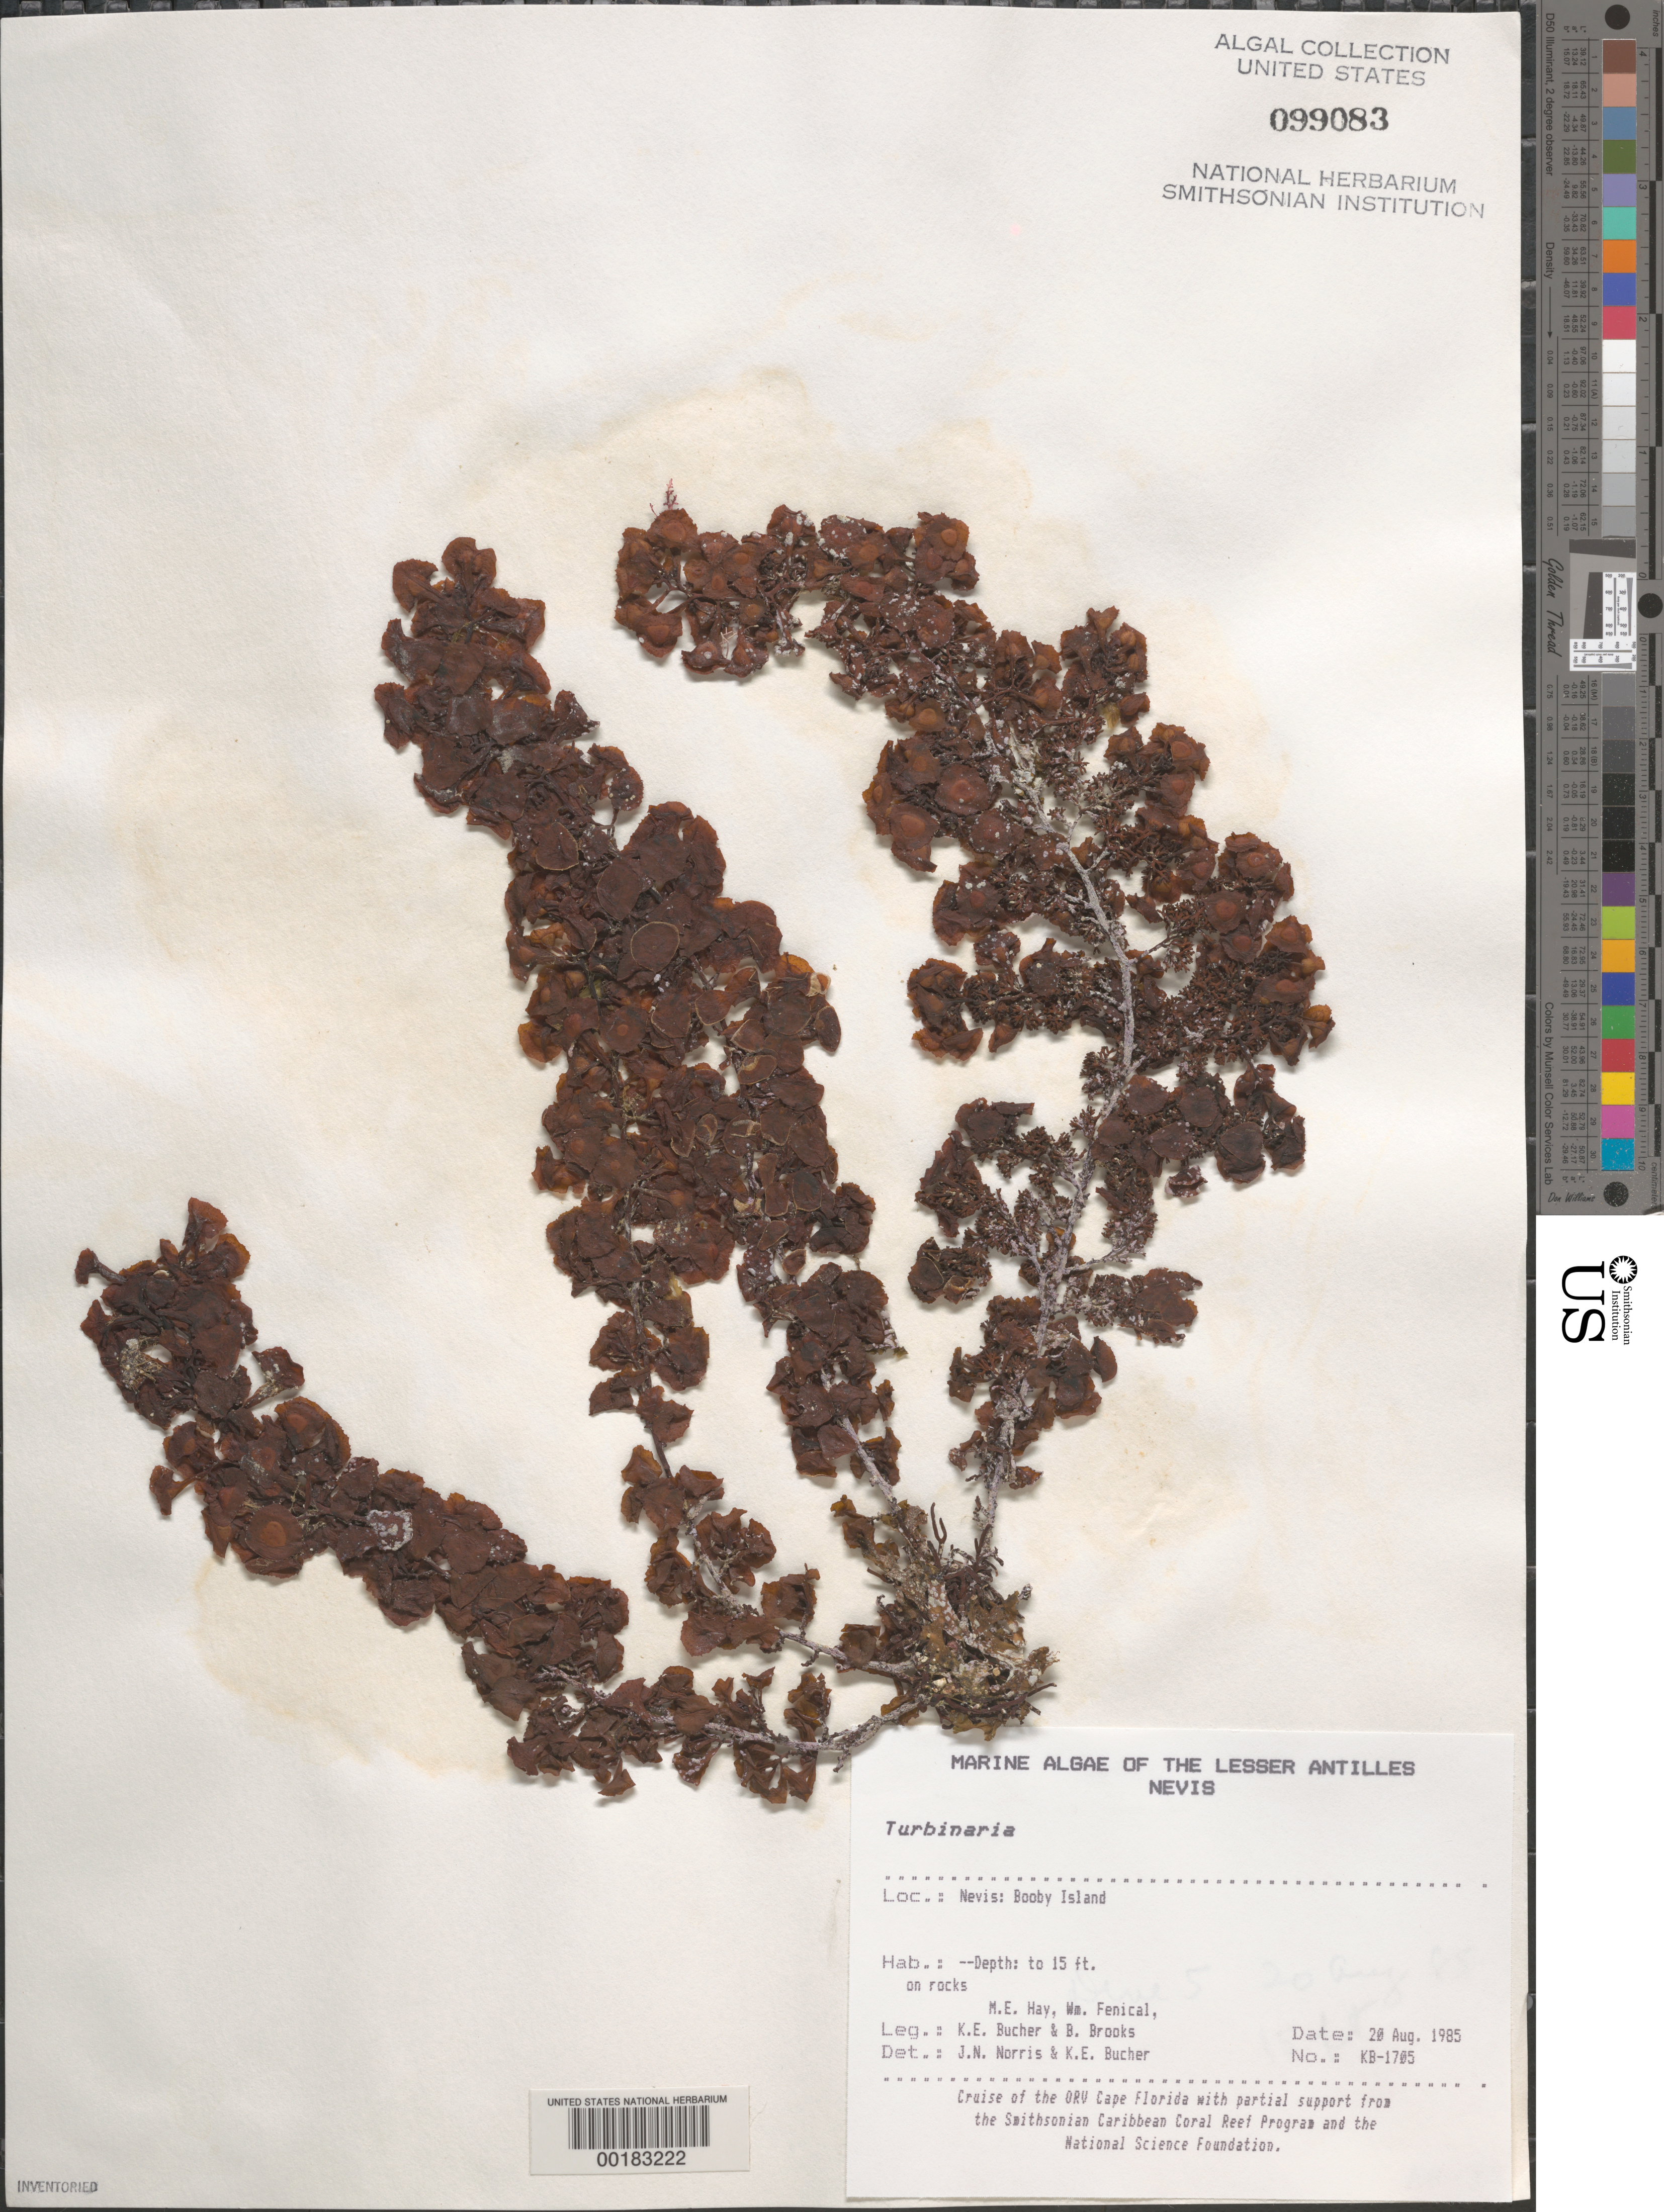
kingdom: Chromista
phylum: Ochrophyta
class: Phaeophyceae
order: Fucales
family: Sargassaceae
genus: Turbinaria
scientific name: Turbinaria sp.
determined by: Norris, J. N.; Bucher, K. E.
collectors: K. E. Bucher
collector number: Kb-1705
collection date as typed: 20 Aug 1985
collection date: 1985-08-20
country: St. Christopher-Nevis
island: Nevis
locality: Booby Island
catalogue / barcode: US 99083